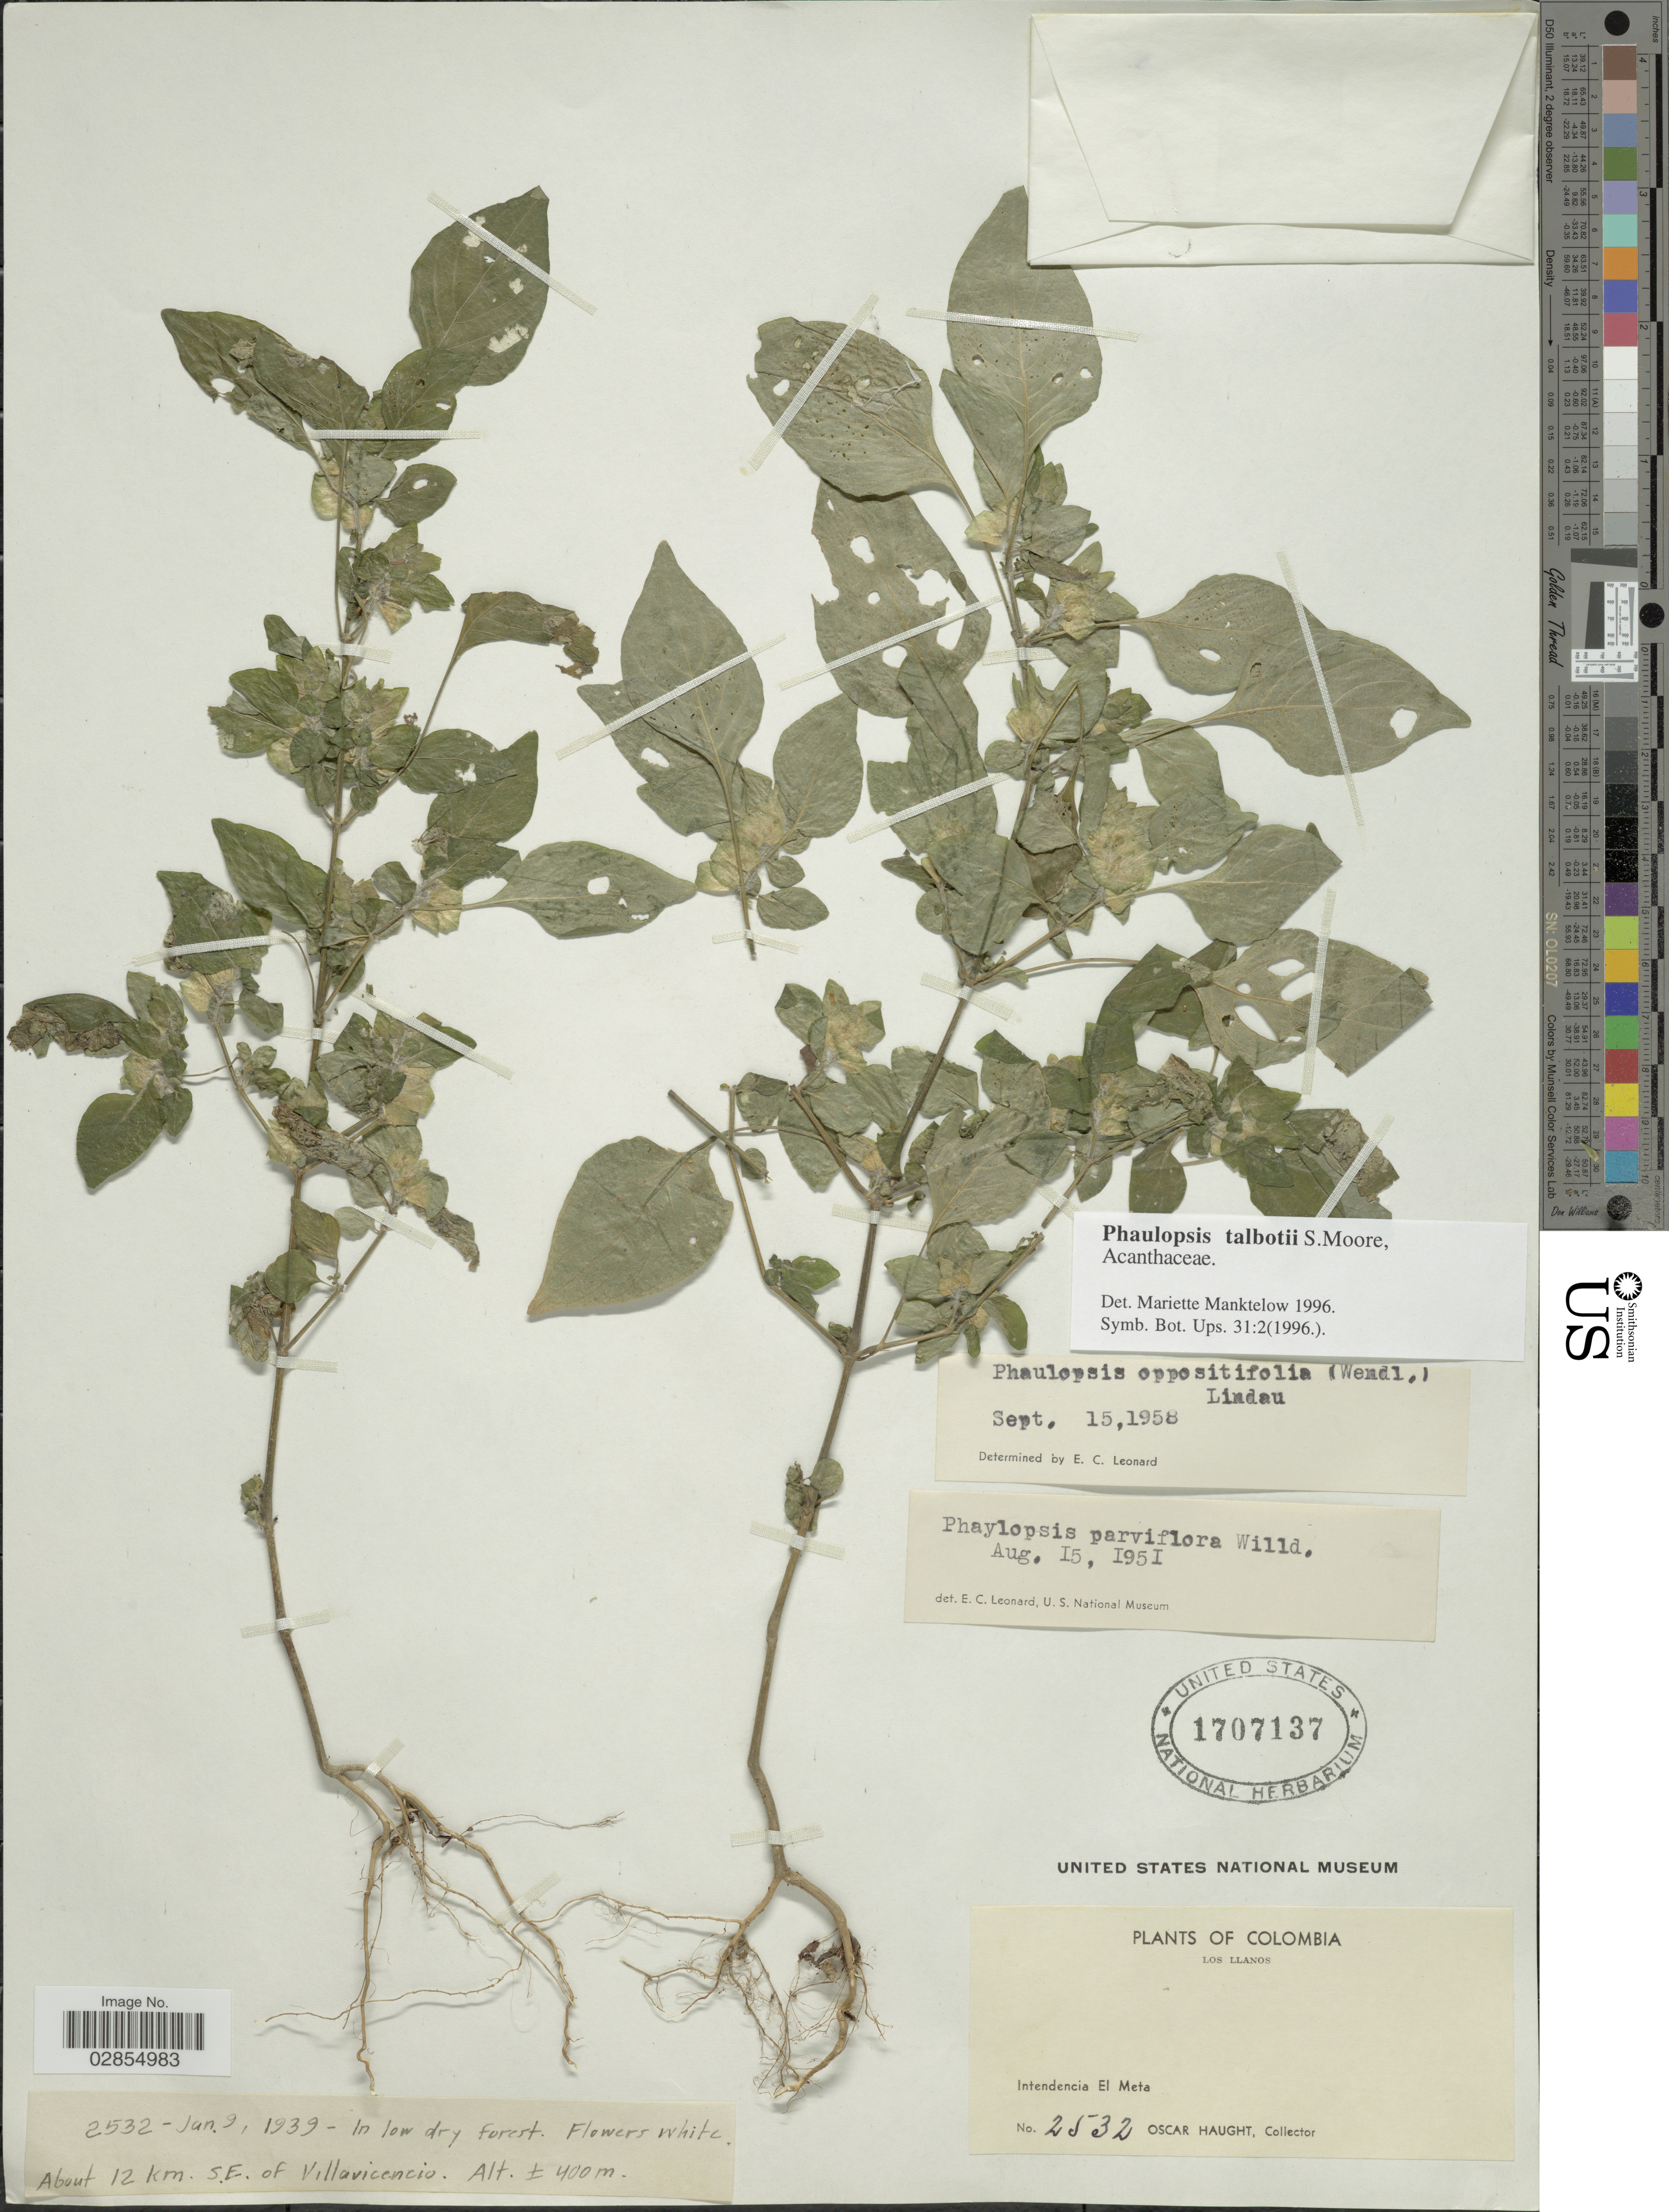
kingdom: Plantae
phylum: Tracheophyta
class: Magnoliopsida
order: Lamiales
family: Acanthaceae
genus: Phaulopsis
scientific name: Phaulopsis talbotii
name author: S. Moore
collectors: O. L. Haught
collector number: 2532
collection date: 1939-06-09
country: Colombia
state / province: Meta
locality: Los Llanos, Intendencia El Meta, About 12 km. SE. of Villavicencio.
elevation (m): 400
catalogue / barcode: US 1707137